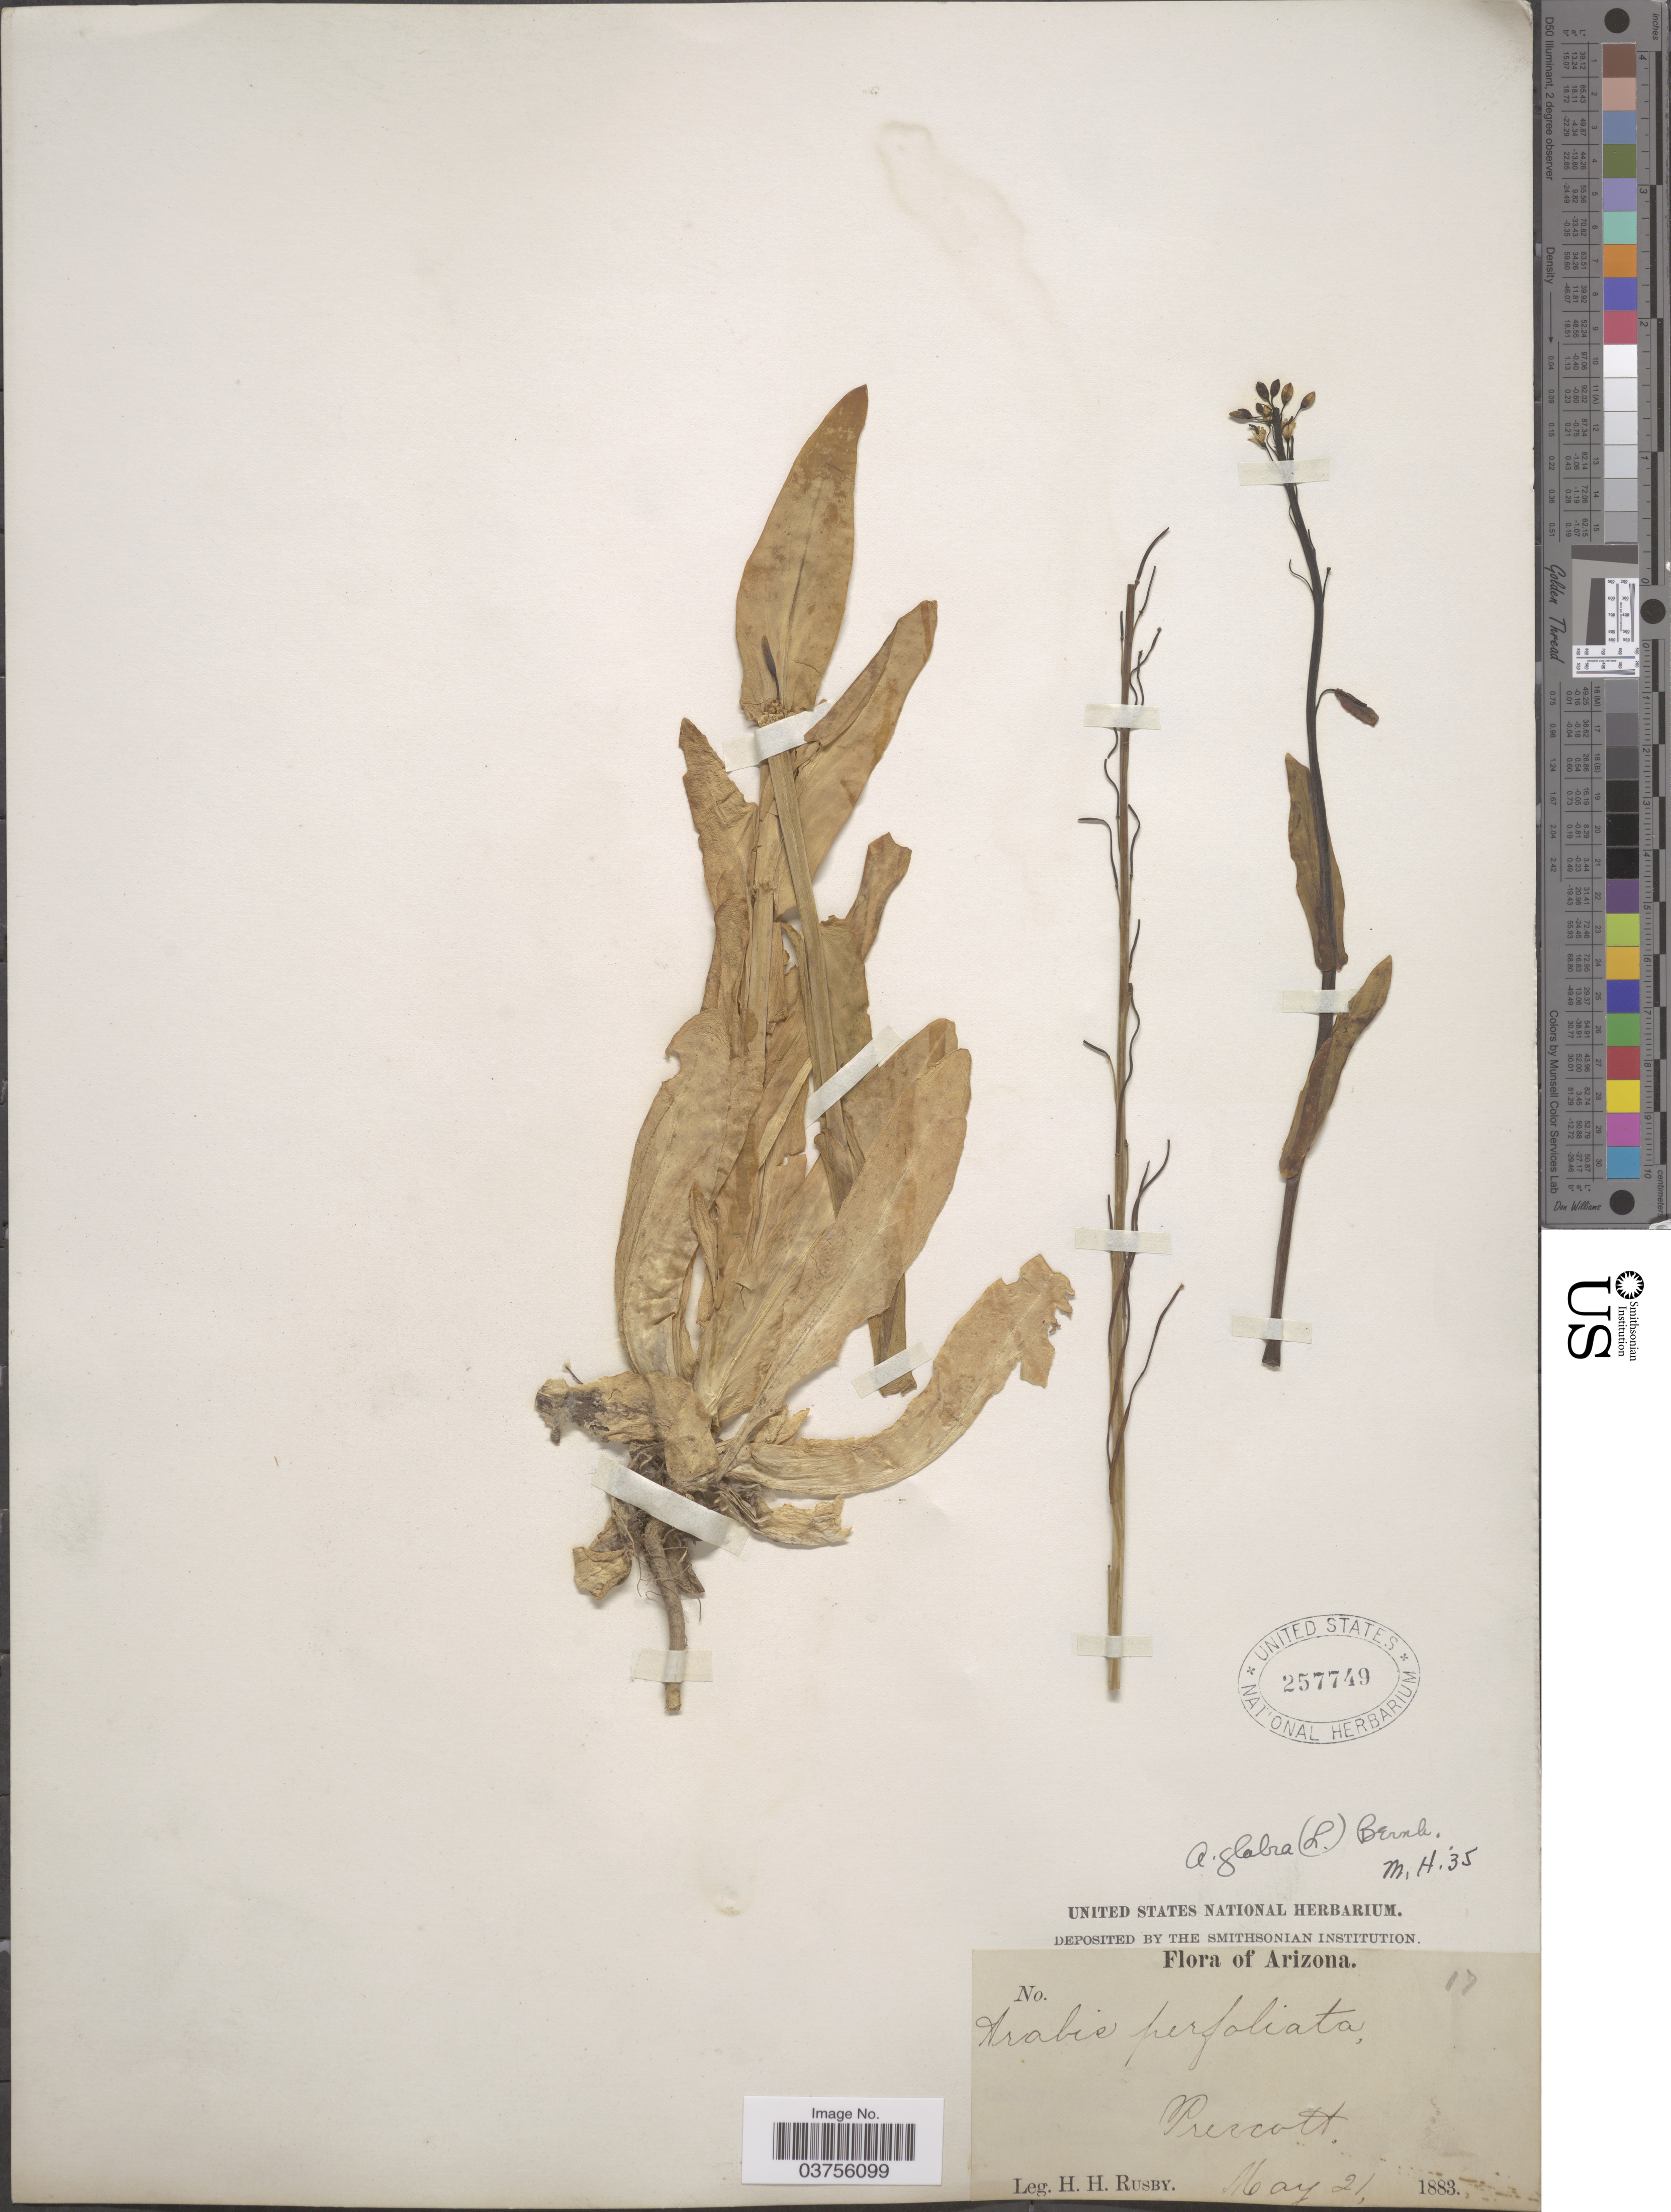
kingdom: Plantae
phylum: Tracheophyta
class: Magnoliopsida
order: Brassicales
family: Brassicaceae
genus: Turritis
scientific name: Turritis glabra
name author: L.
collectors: H. H. Rusby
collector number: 17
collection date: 1883-05-21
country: United States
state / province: Arizona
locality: Prescott.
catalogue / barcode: US 257749